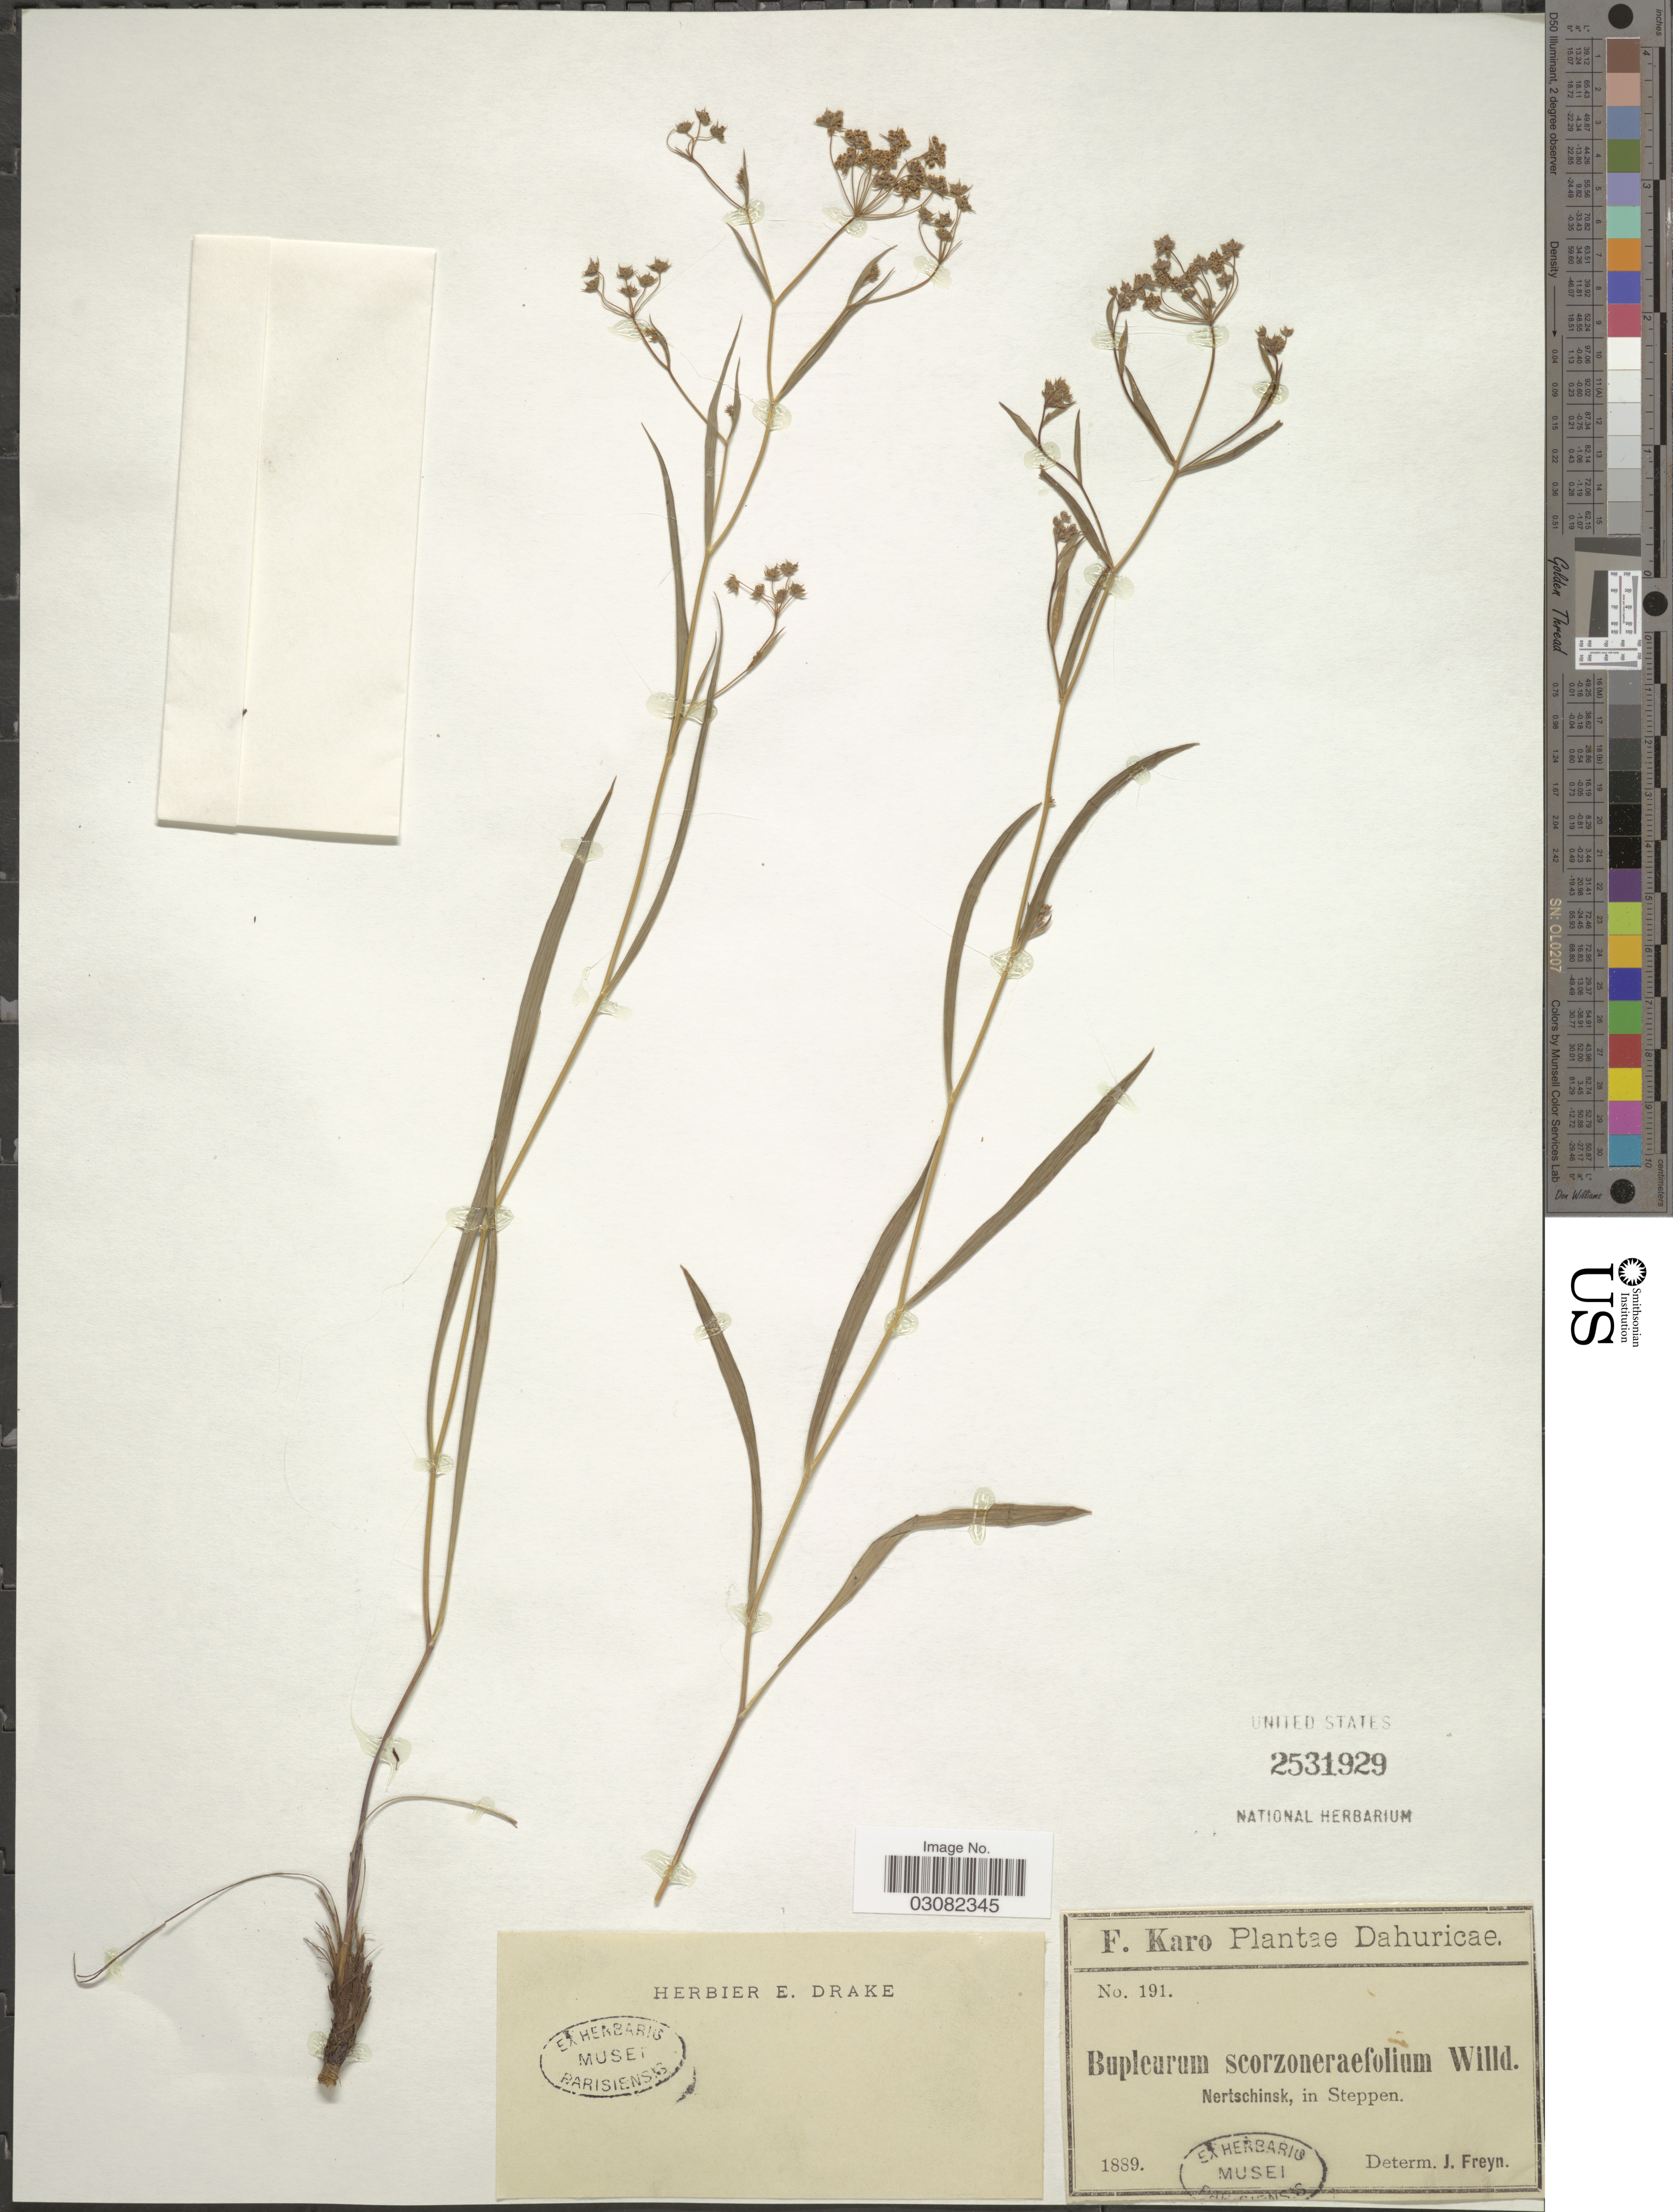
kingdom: Plantae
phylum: Tracheophyta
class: Magnoliopsida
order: Apiales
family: Apiaceae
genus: Bupleurum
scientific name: Bupleurum scorzonerifolium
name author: Willd.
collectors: F. Karo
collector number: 191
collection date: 1889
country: Russian Federation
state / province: Zabaykalsky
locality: Dahuricae. Nertschinsk, in Steppen.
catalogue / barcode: US 2531929